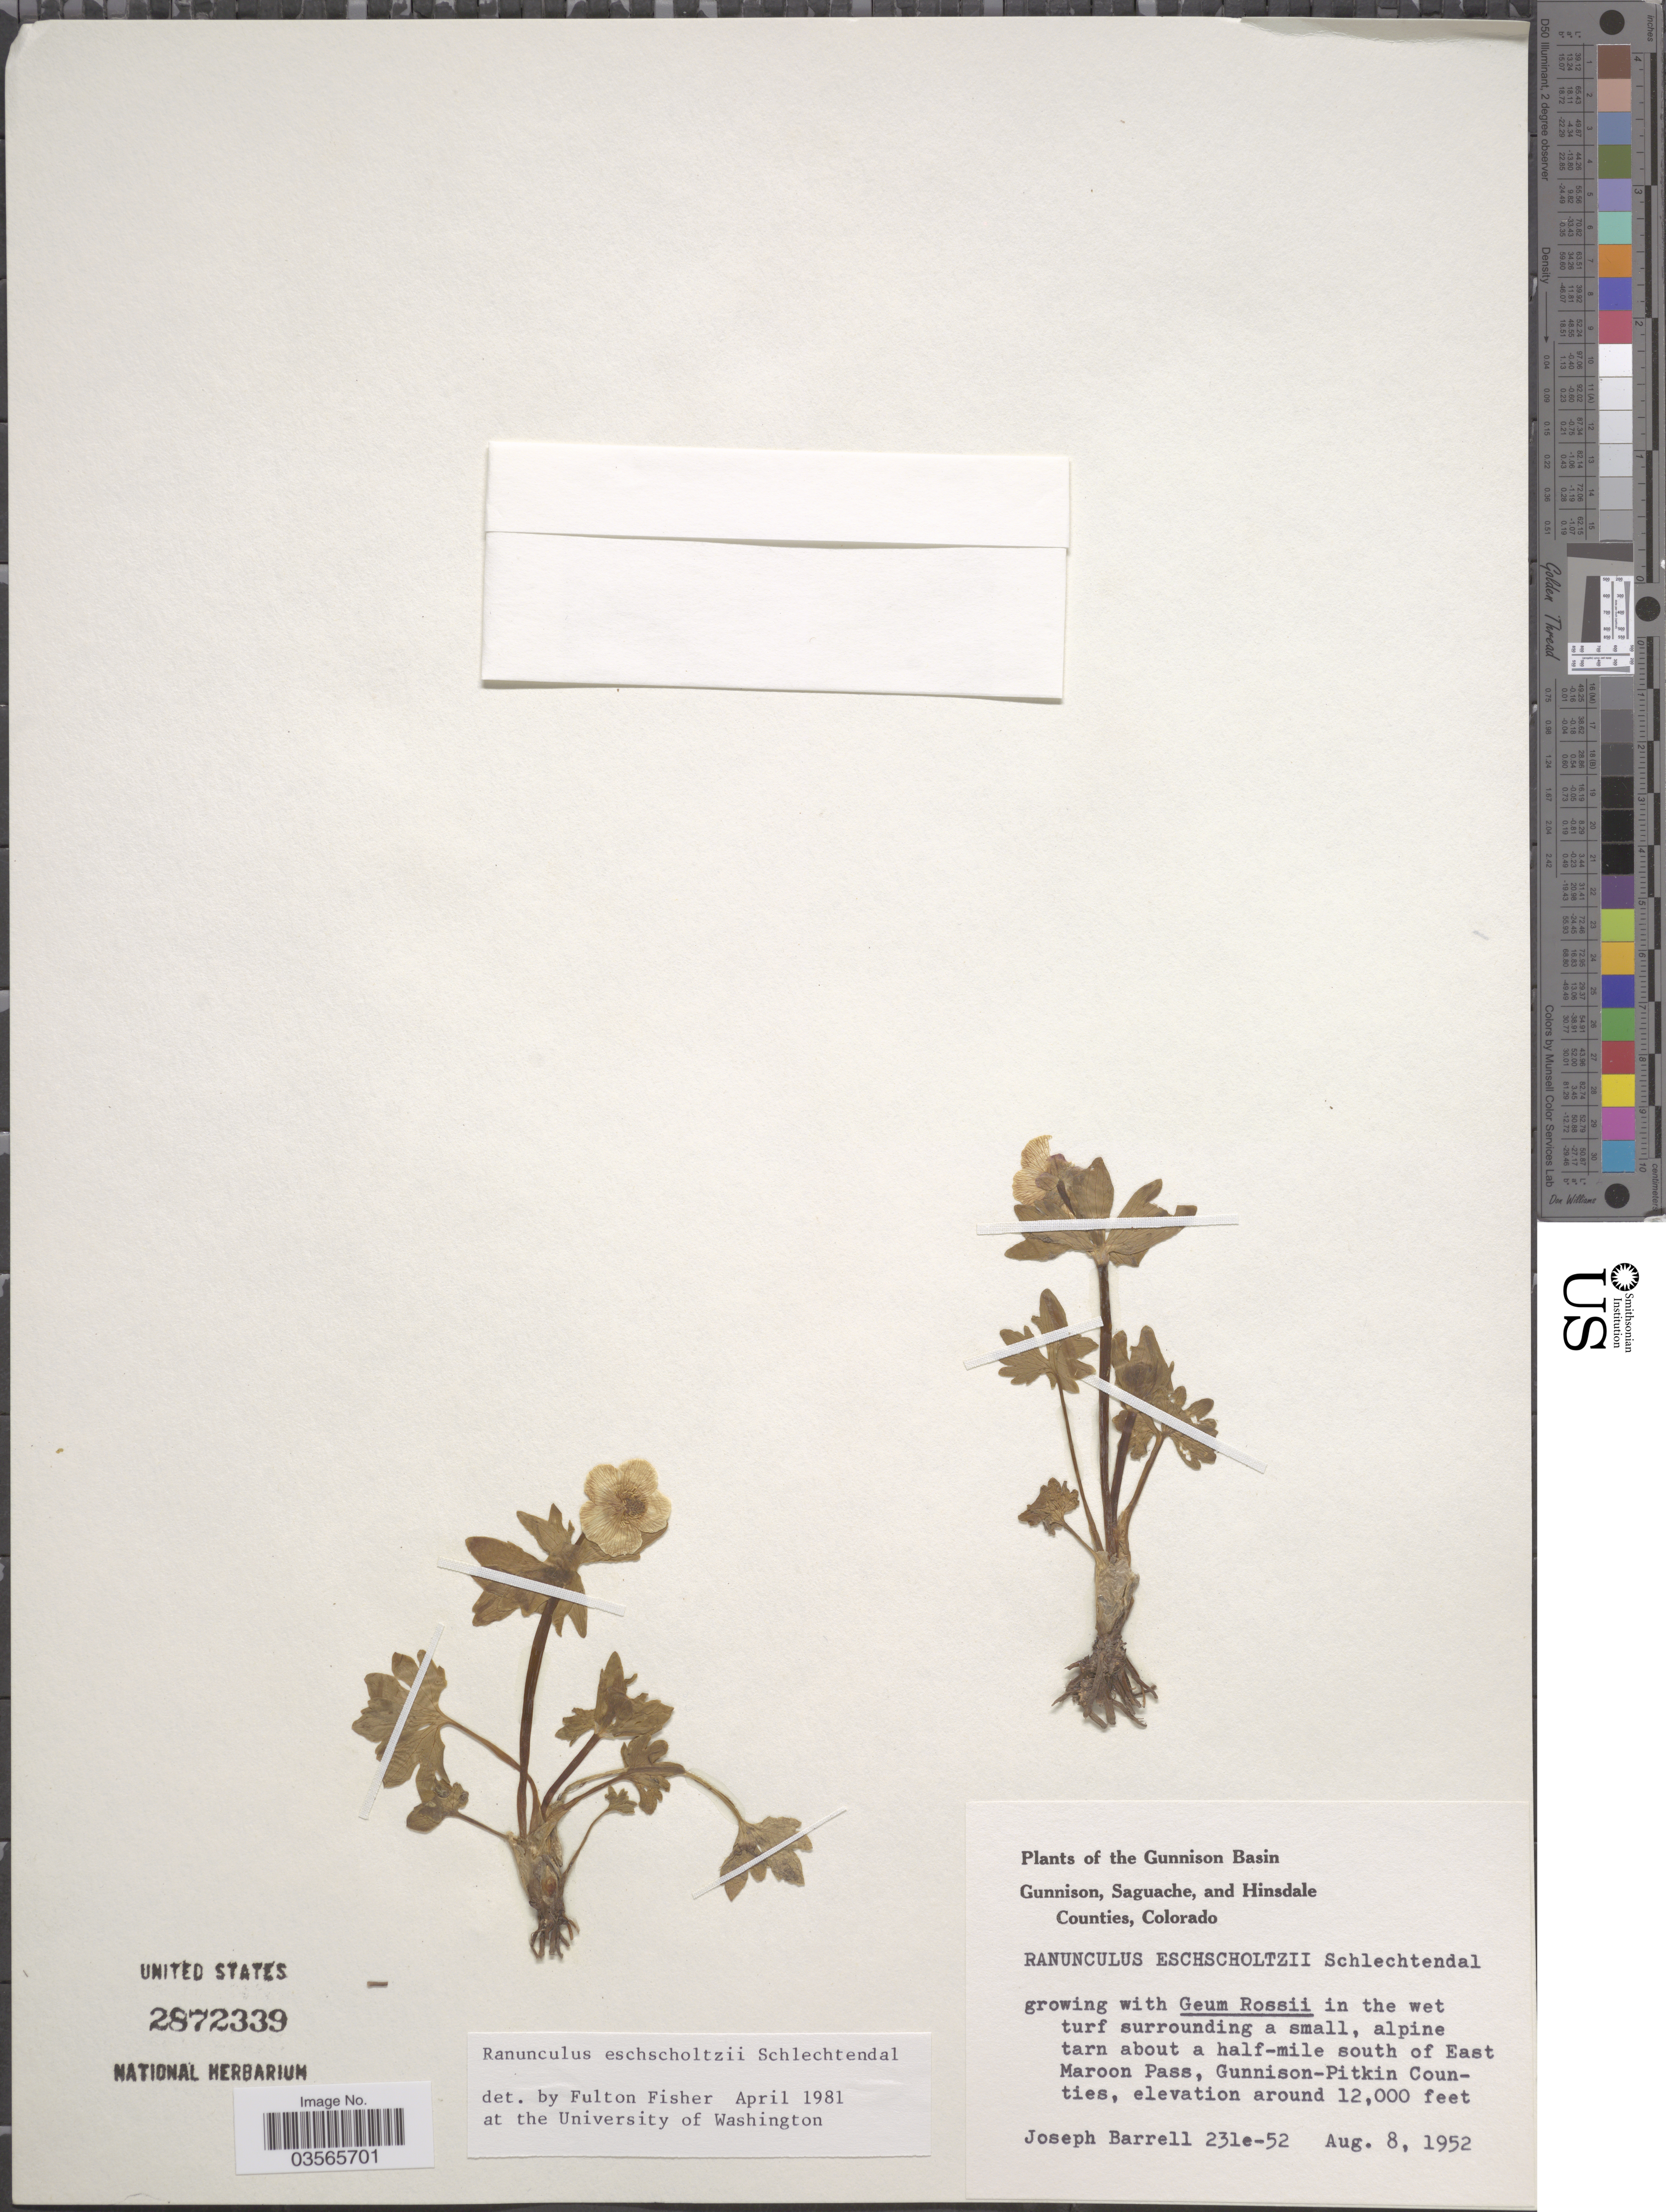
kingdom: Plantae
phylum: Tracheophyta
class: Magnoliopsida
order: Ranunculales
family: Ranunculaceae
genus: Ranunculus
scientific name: Ranunculus eschscholtzii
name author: Schltdl.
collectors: J. Barrell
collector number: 231e-52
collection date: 1952-08-08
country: United States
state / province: Colorado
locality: The Gunnison Basin. A small, alpine tarn about a half-mile south of East Maroon Pass, Gunnison-Pitkin Counties.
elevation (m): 3658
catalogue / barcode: US 2872339